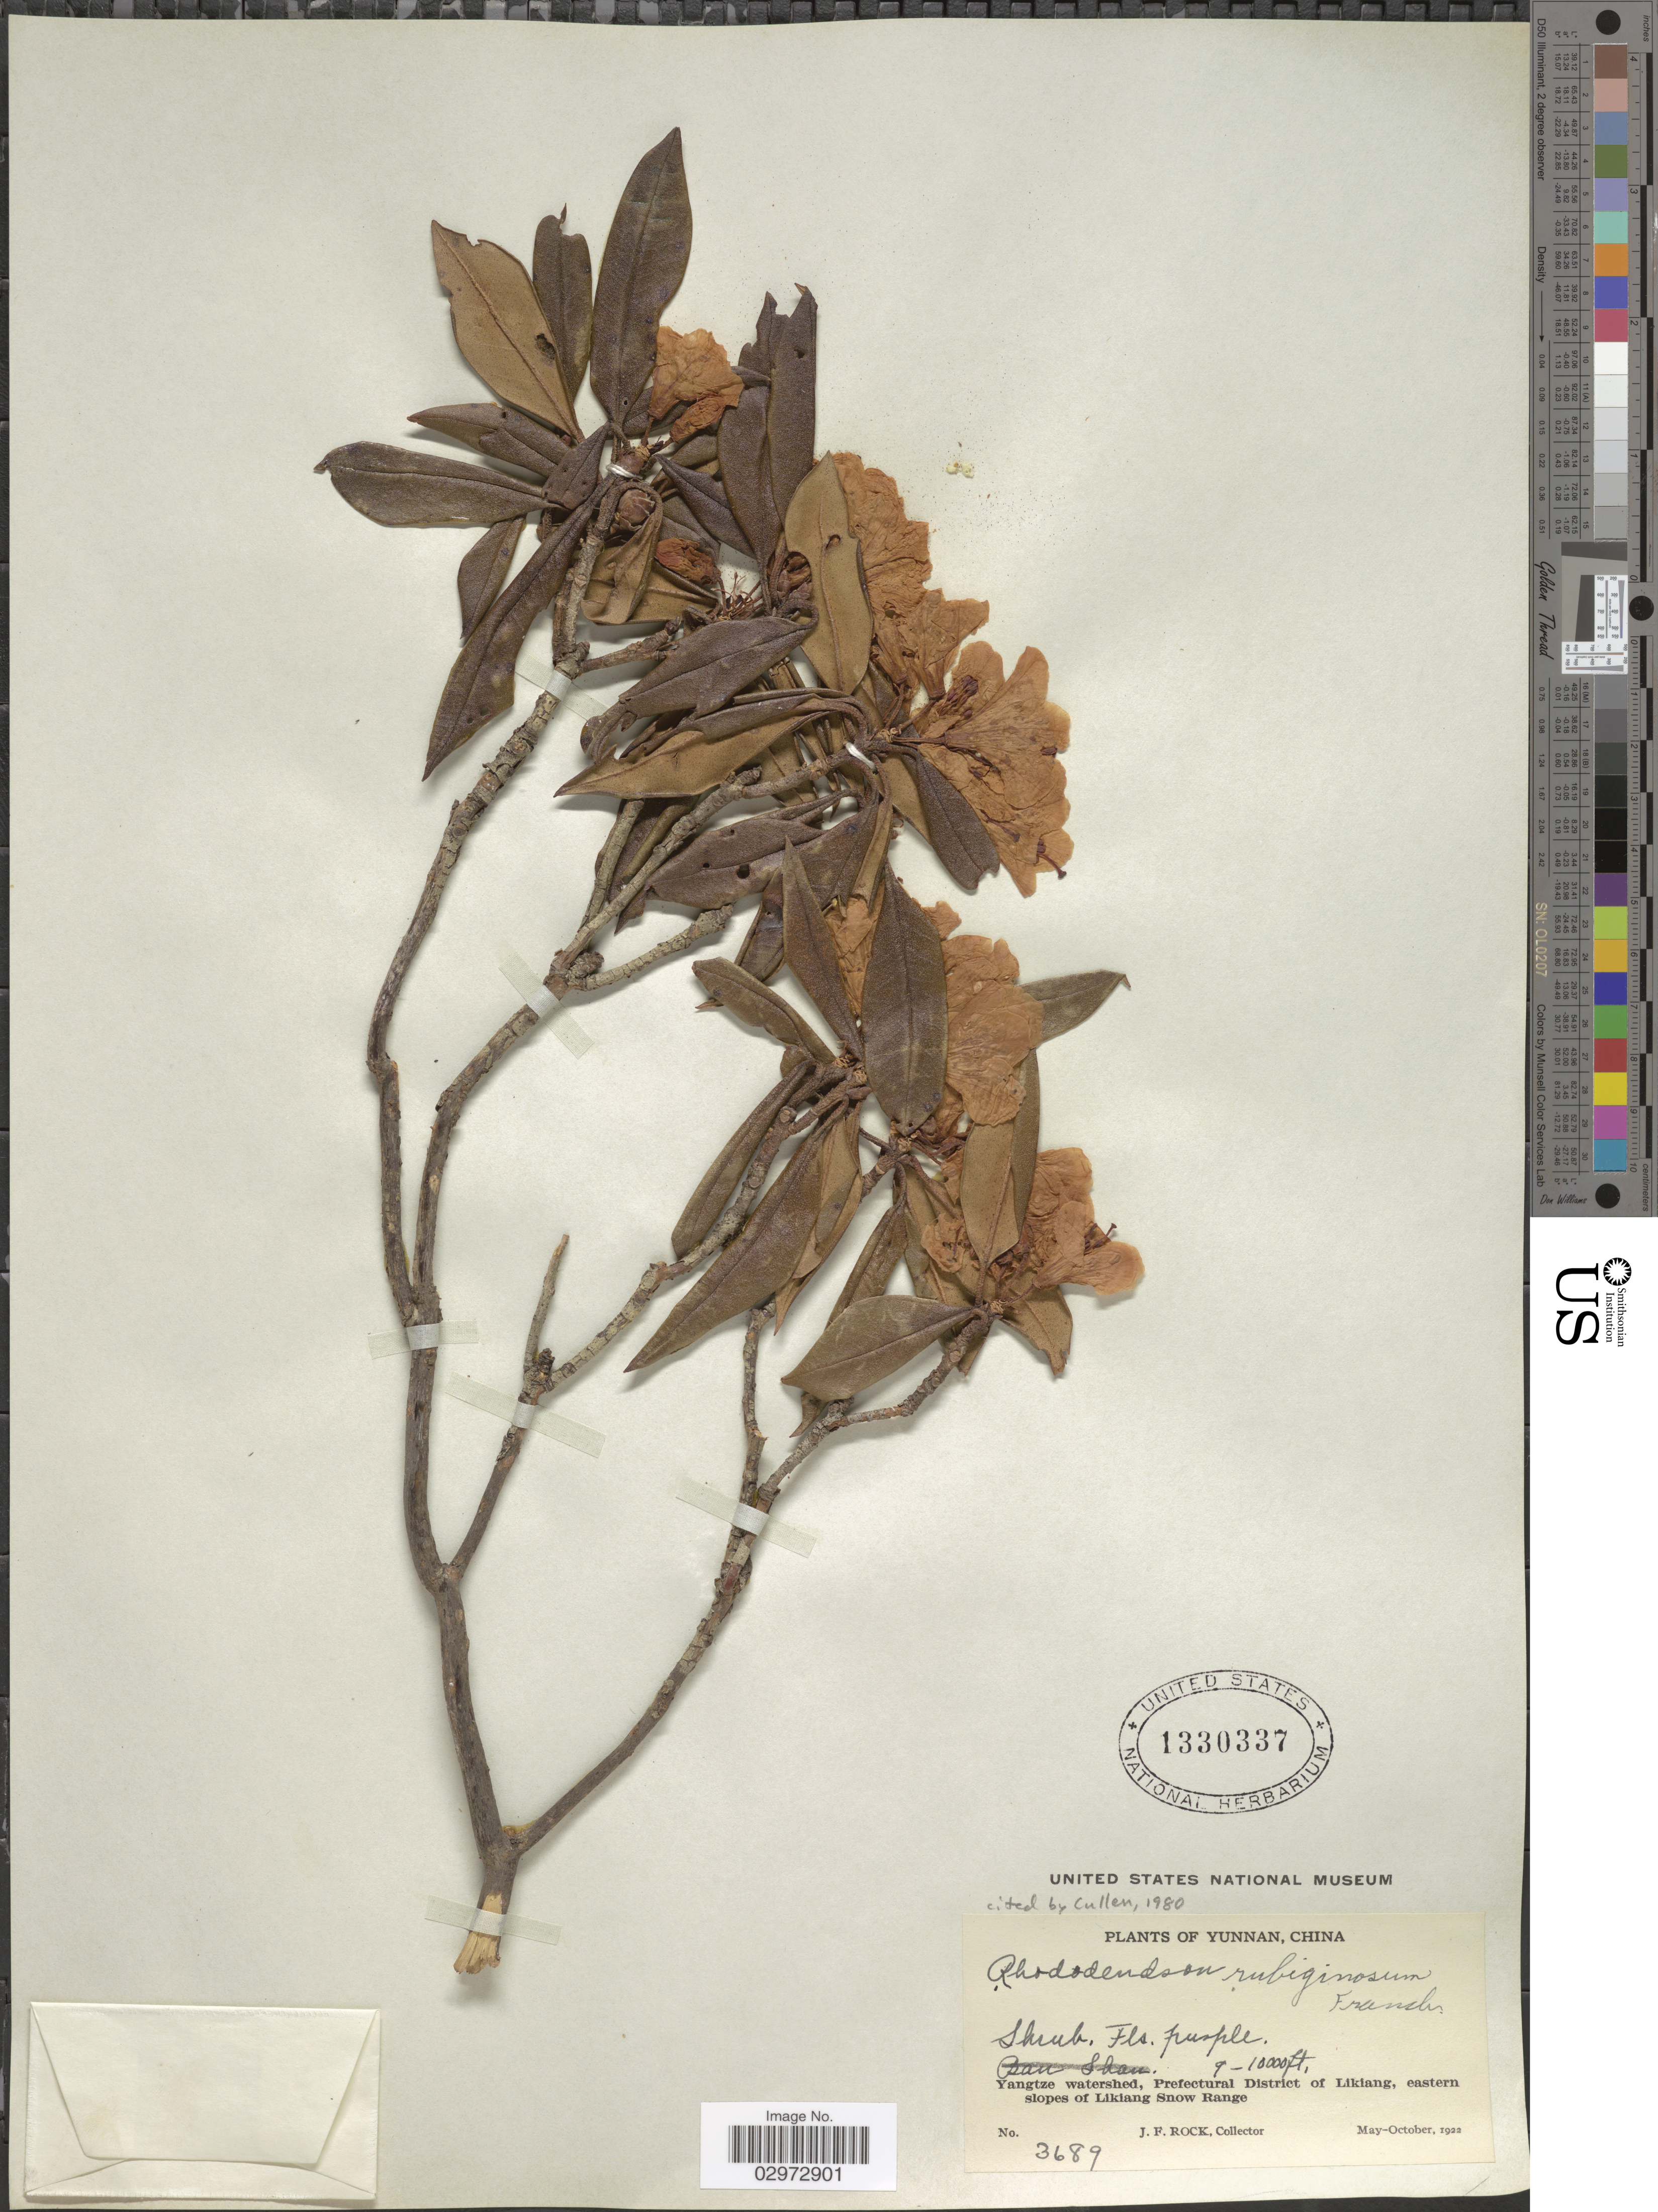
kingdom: Plantae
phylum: Tracheophyta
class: Magnoliopsida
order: Ericales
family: Ericaceae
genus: Rhododendron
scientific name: Rhododendron rubiginosum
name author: Franch.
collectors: J. Rock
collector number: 3689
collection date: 1922-05/1922-10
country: China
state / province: Yunnan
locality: Yangtze watershed, Prefectural District of Likiang, eastern slopes of Likiang Snow Range.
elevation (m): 2743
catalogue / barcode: US 1330337